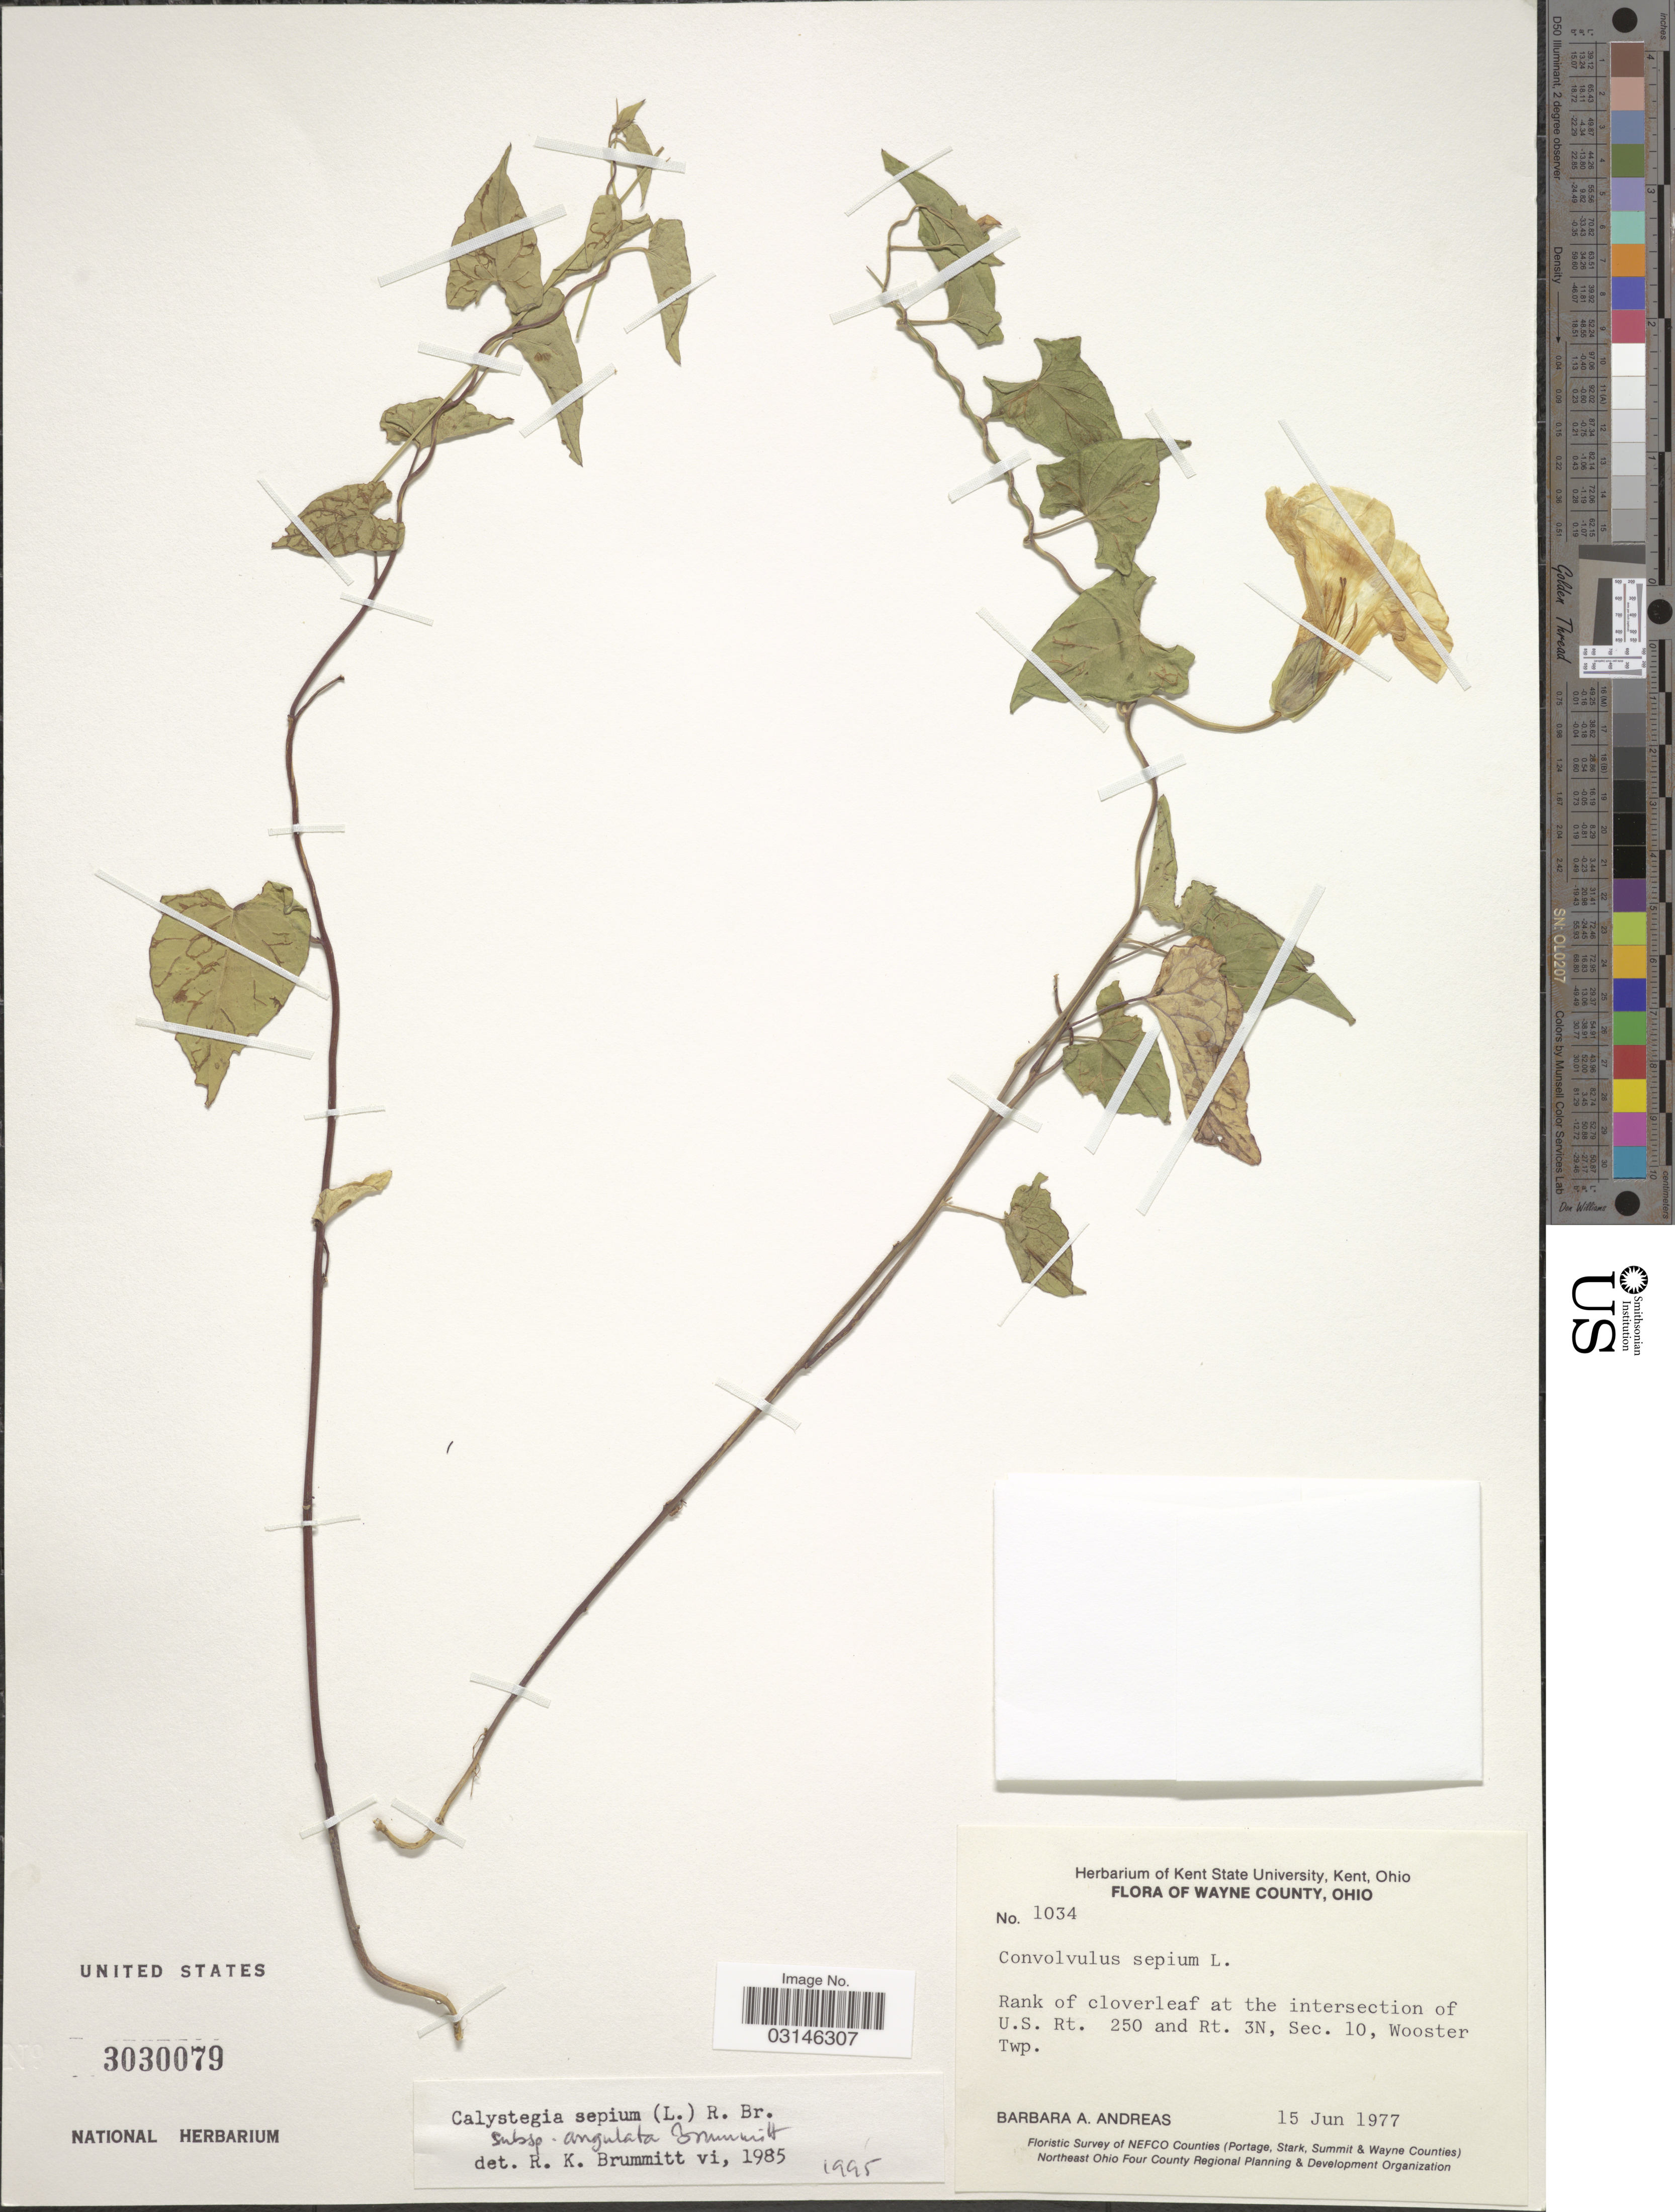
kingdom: Plantae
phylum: Tracheophyta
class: Magnoliopsida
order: Solanales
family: Convolvulaceae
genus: Calystegia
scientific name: Calystegia sepium subsp. angulata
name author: Brummitt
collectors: B. A. Andreas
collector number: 1034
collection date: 1977-06-15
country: United States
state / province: Ohio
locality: Wayne County, Rank of cloverleaf at the intersection of U.S. Rt. 250 and Rt. 3N, Sec. 10, Wooster Twp.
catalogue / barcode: US 3030079